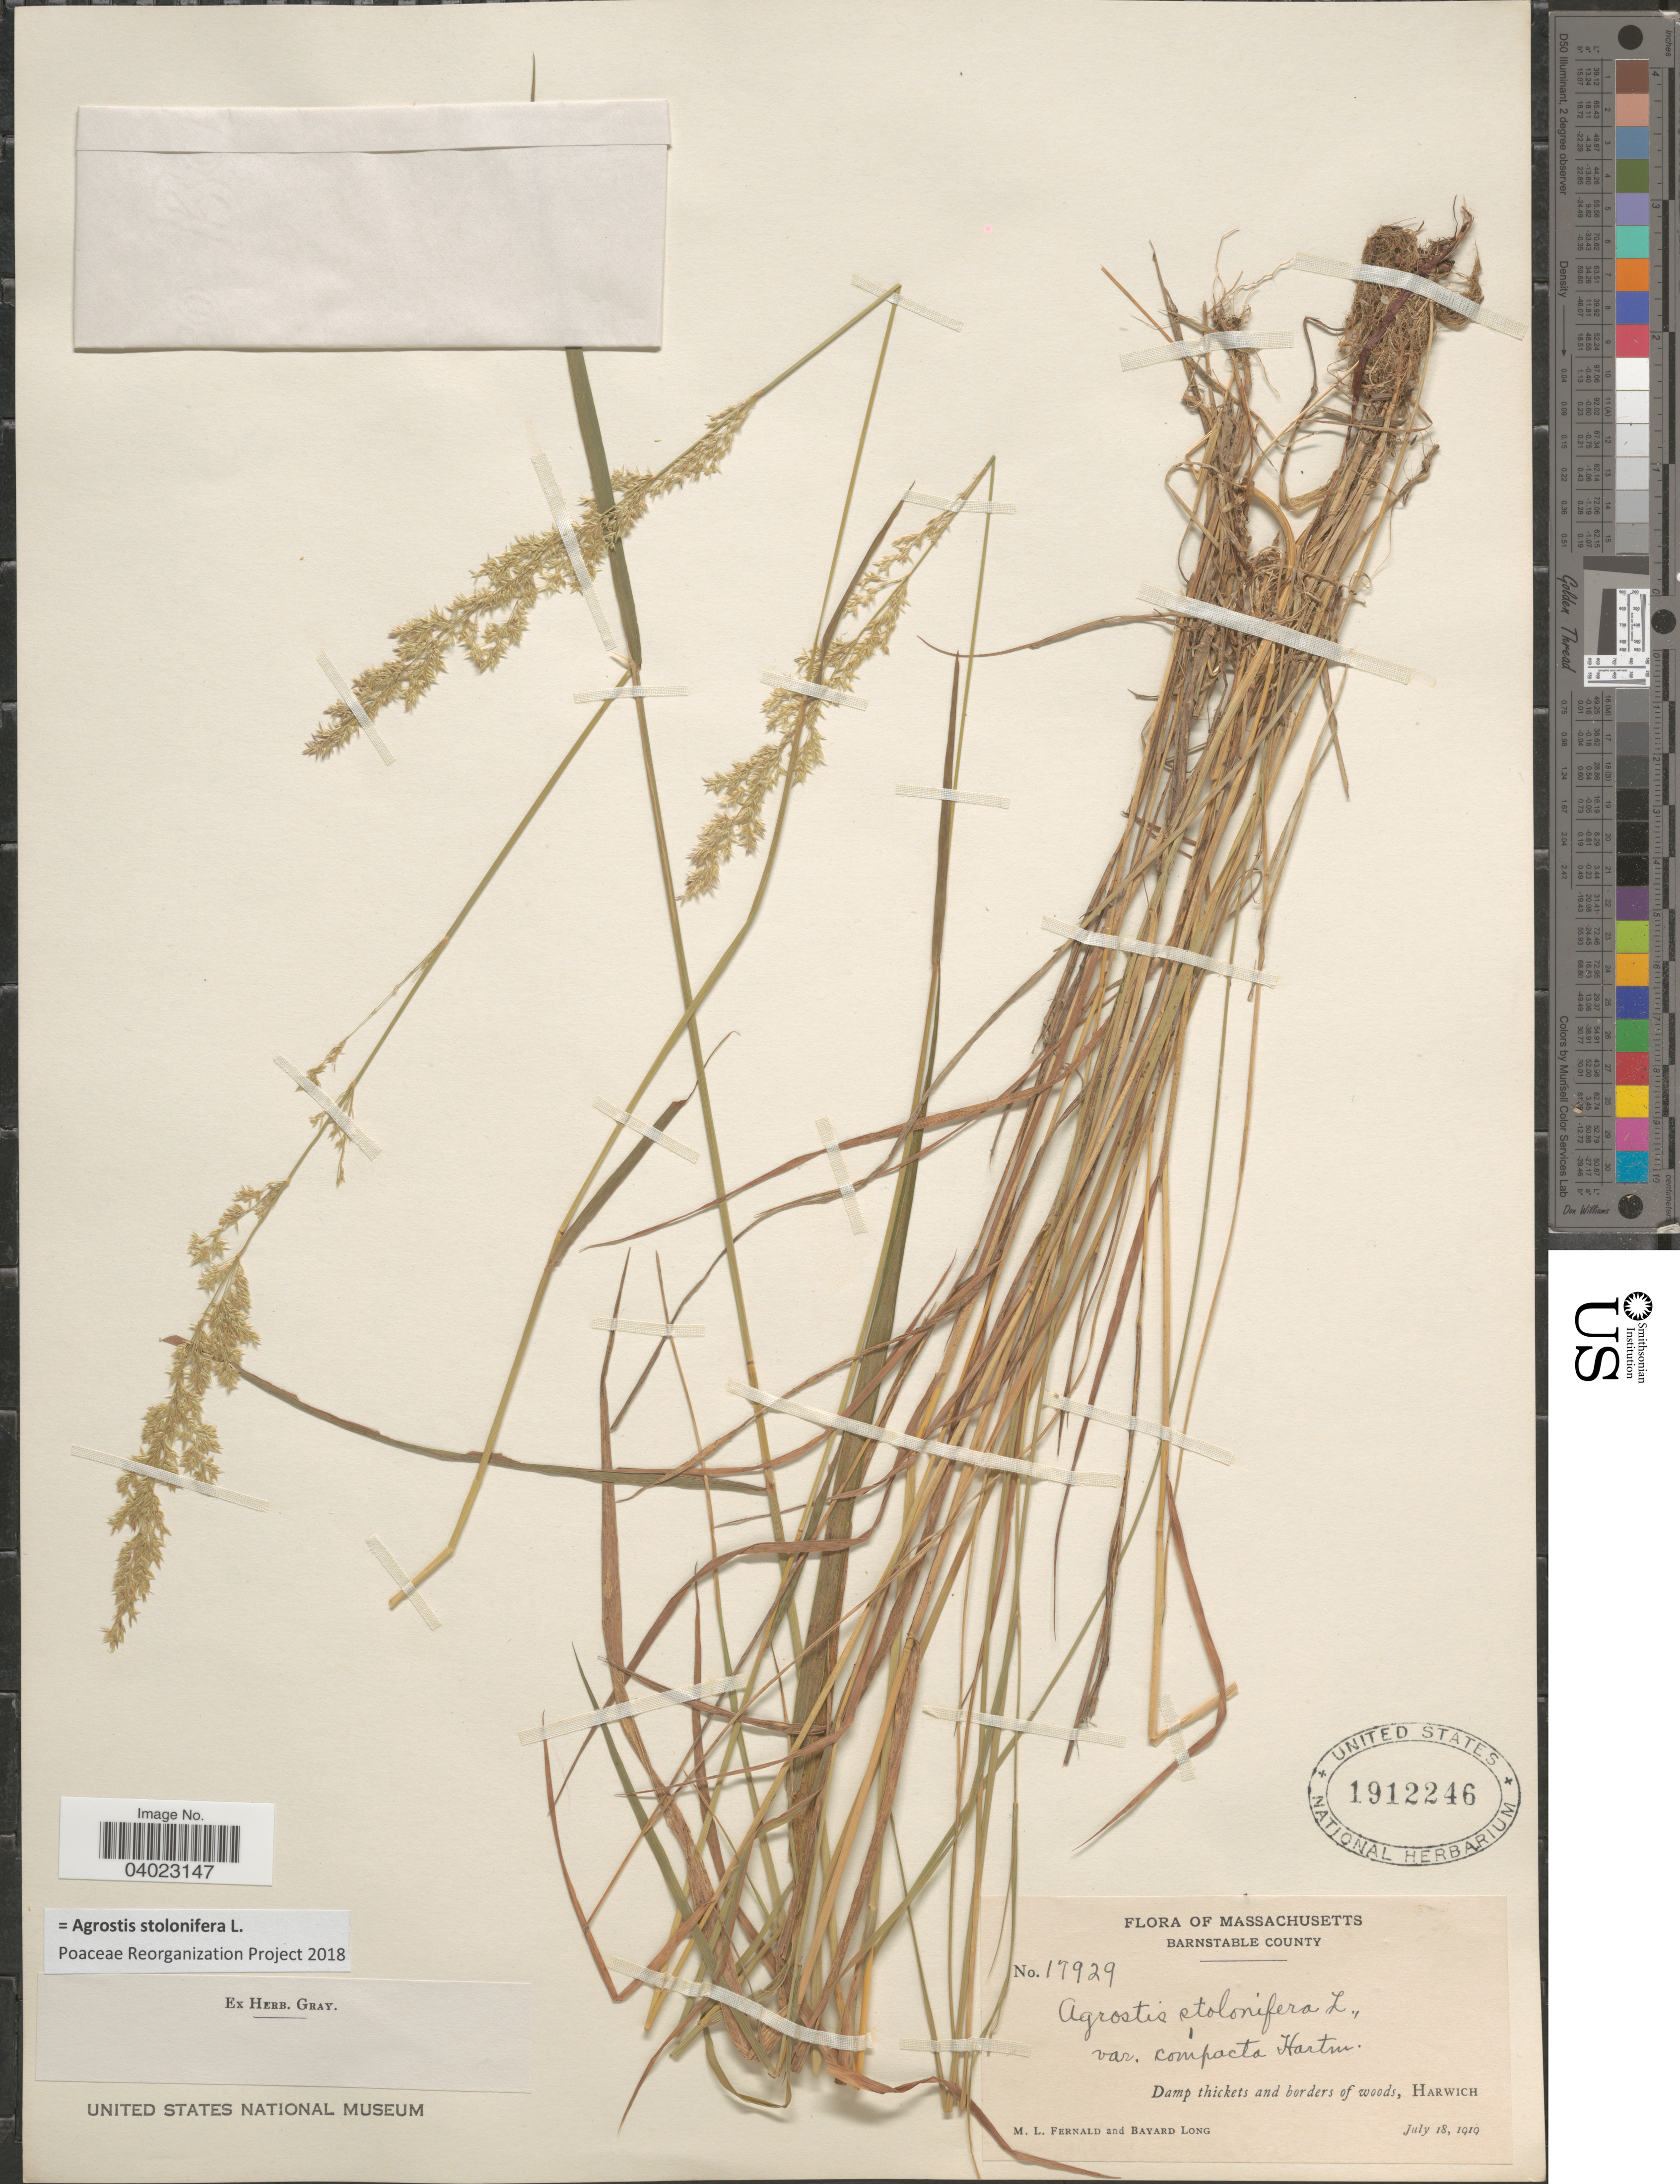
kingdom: Plantae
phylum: Tracheophyta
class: Liliopsida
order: Poales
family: Poaceae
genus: Agrostis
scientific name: Agrostis stolonifera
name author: L.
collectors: M. L. Fernald & B. Long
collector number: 17929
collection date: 1919-07-18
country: United States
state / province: Massachusetts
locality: Barnstable County. Damp thickets and borders of woods, Harwich.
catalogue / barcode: US 1912246